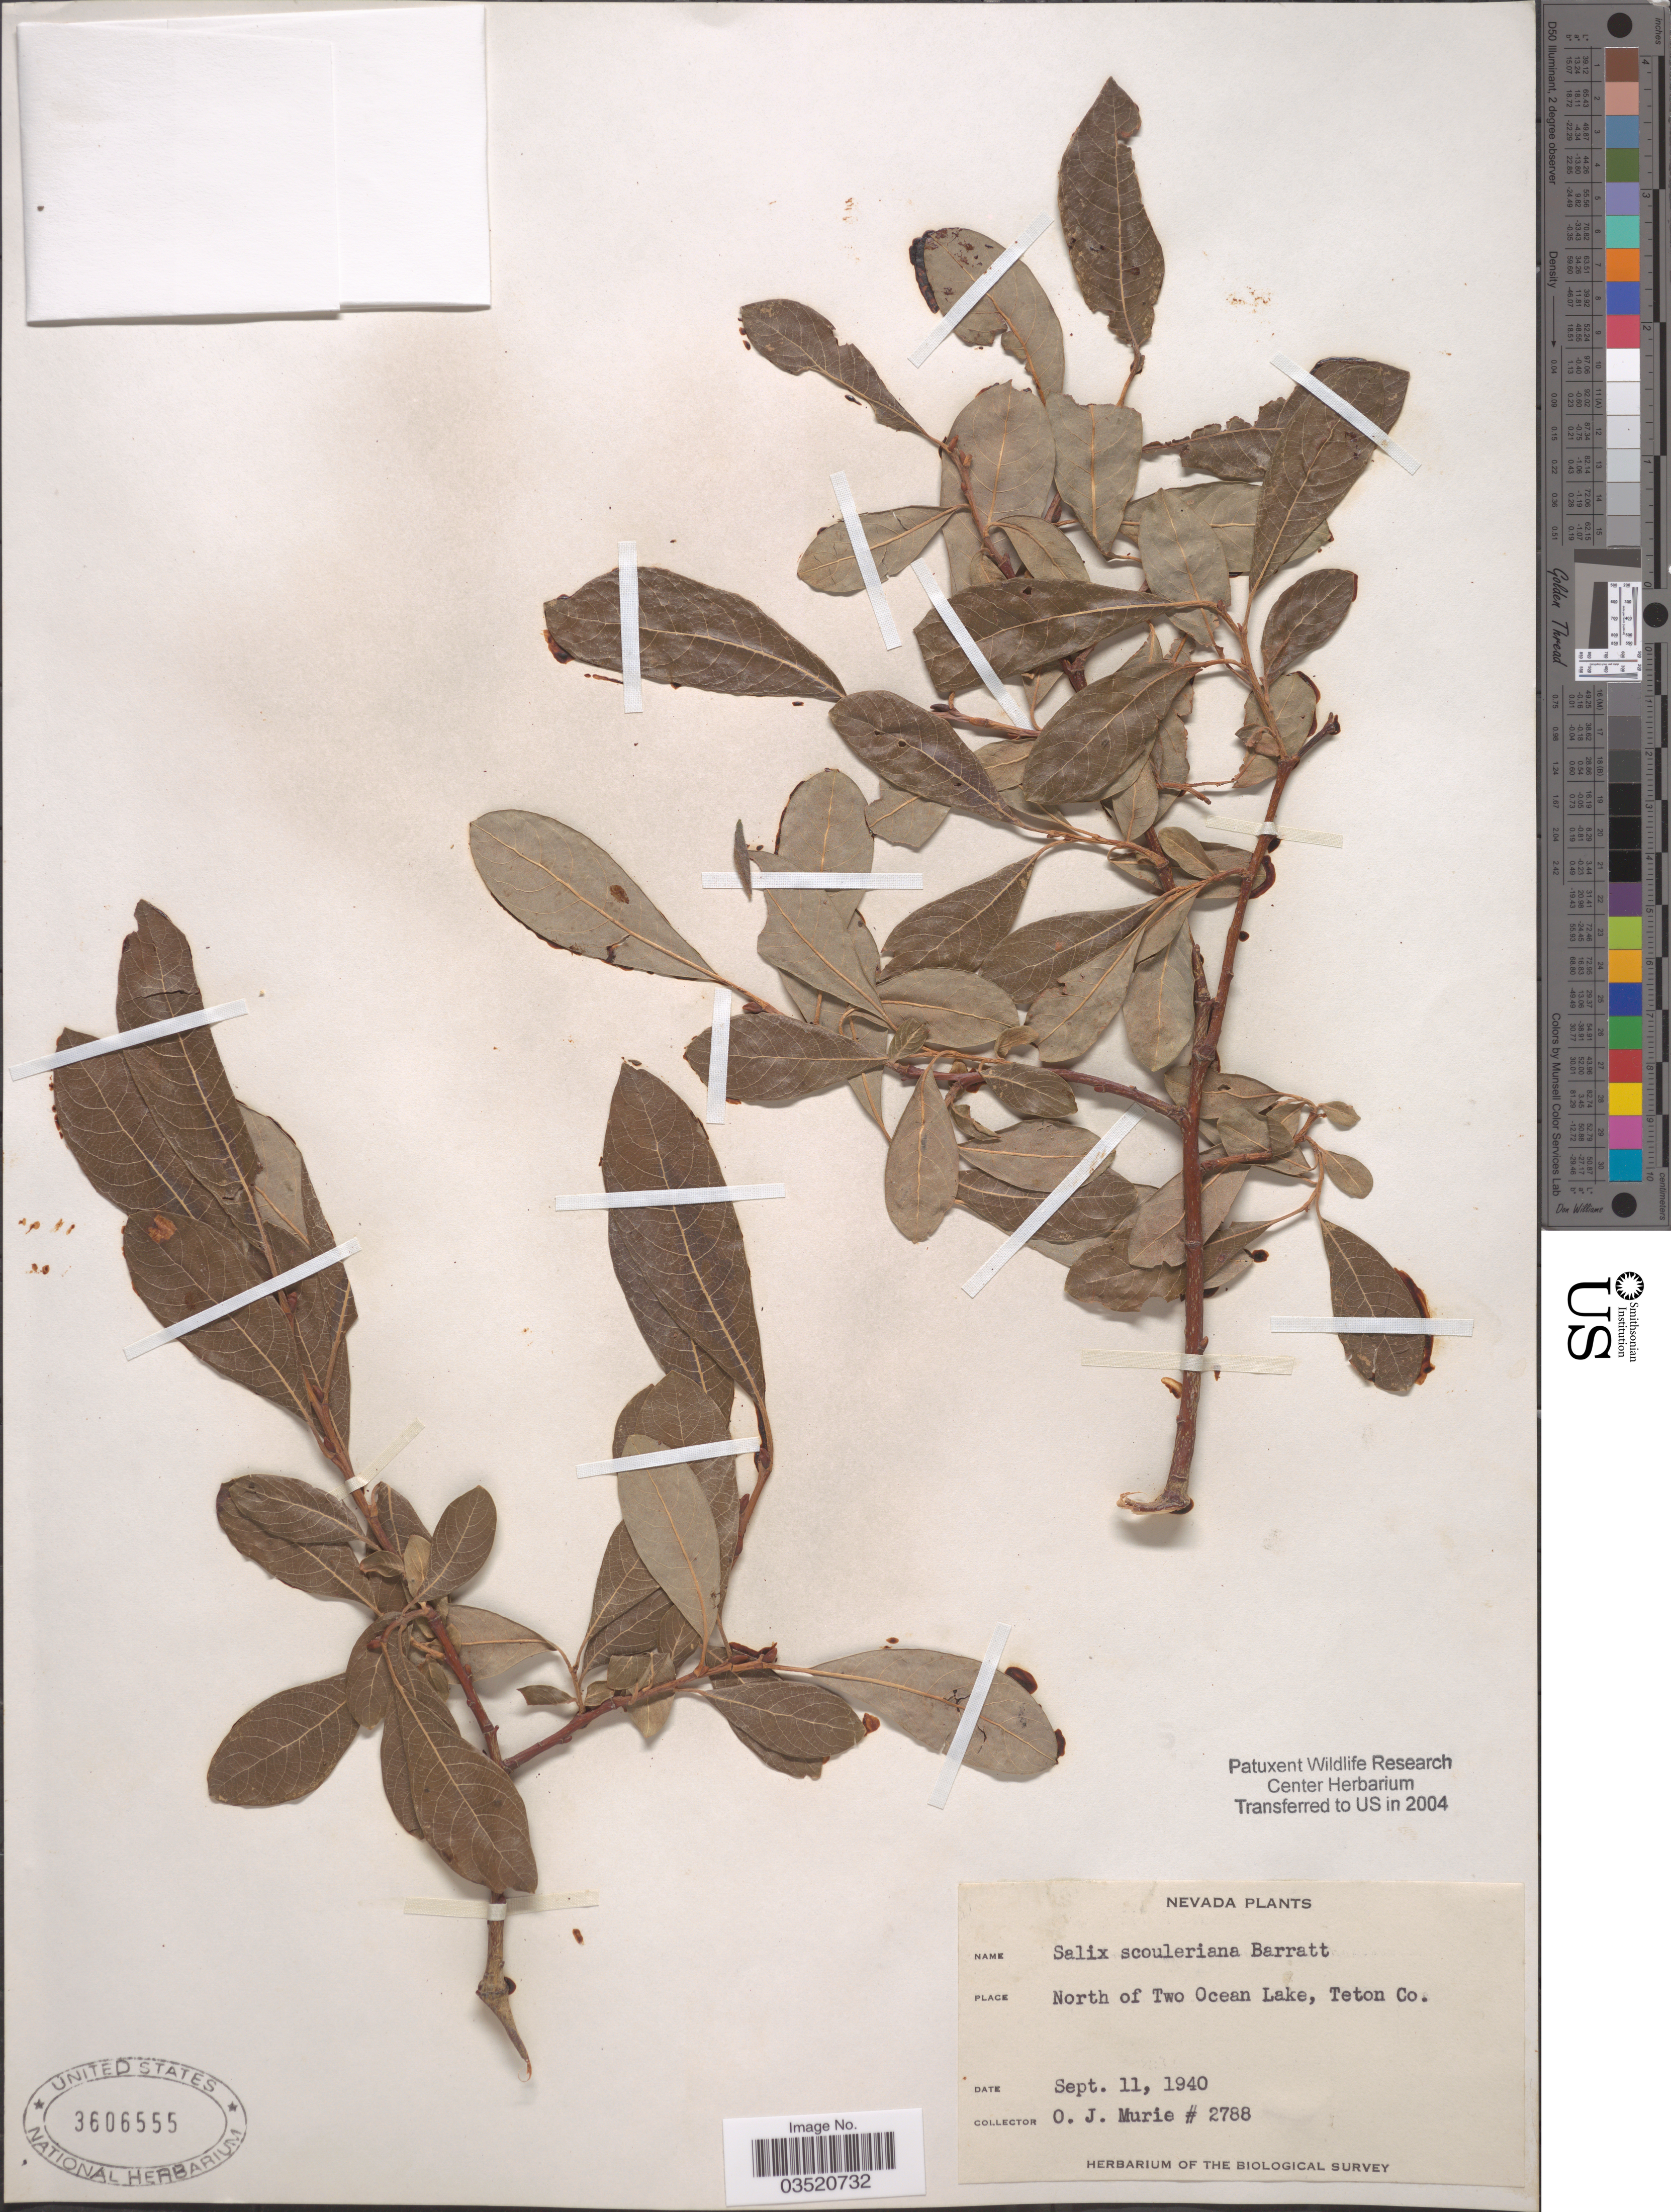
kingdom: Plantae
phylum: Tracheophyta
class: Magnoliopsida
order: Malpighiales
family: Salicaceae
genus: Salix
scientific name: Salix scouleriana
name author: Barratt ex Hook.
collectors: O. Murie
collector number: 2788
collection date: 1940-09-11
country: United States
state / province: Nevada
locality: North of Two Ocean Lake, Teton Co.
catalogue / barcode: US 3606555